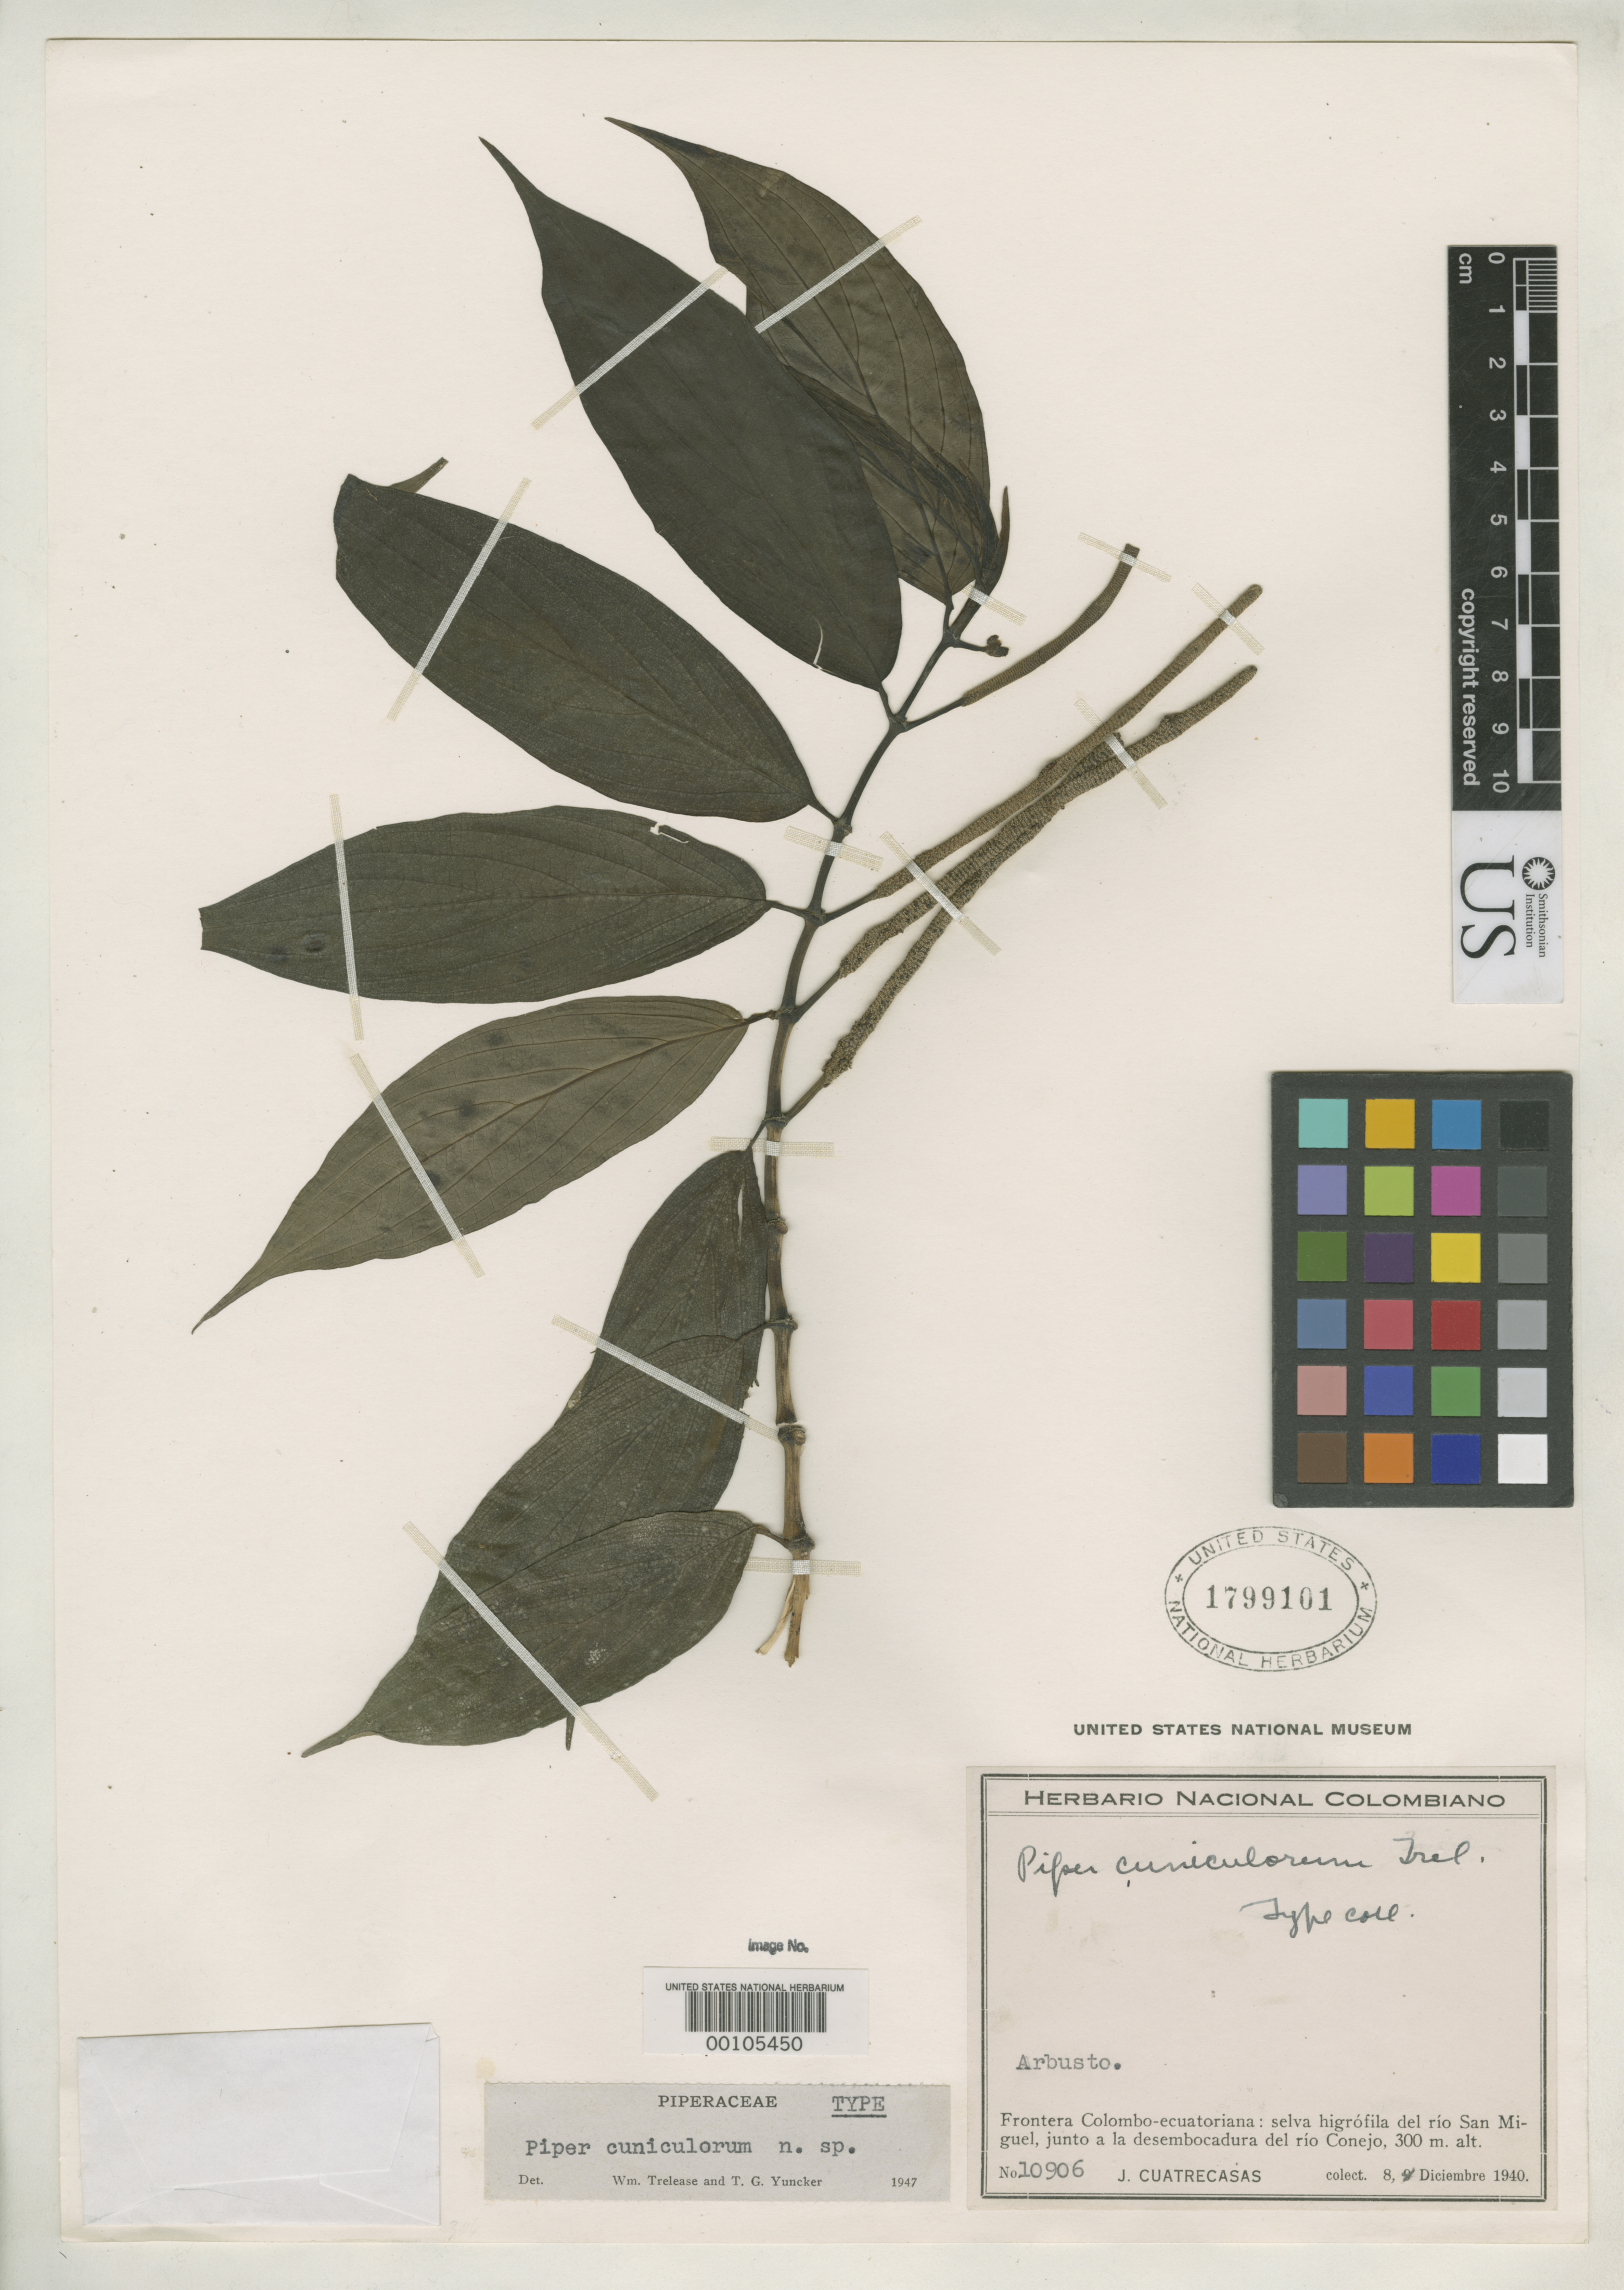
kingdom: Plantae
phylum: Tracheophyta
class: Magnoliopsida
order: Piperales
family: Piperaceae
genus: Piper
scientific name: Piper cuniculorum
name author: Trel. & Yunck.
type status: Holotype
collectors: J. Cuatrecasas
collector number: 10906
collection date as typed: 08 Dec 1940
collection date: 1940-12-08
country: Colombia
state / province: Putumayo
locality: Colombia - Ecuador border, near confluence of Sal Miguel and Conejo Rivers.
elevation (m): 300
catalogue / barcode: US 1799101